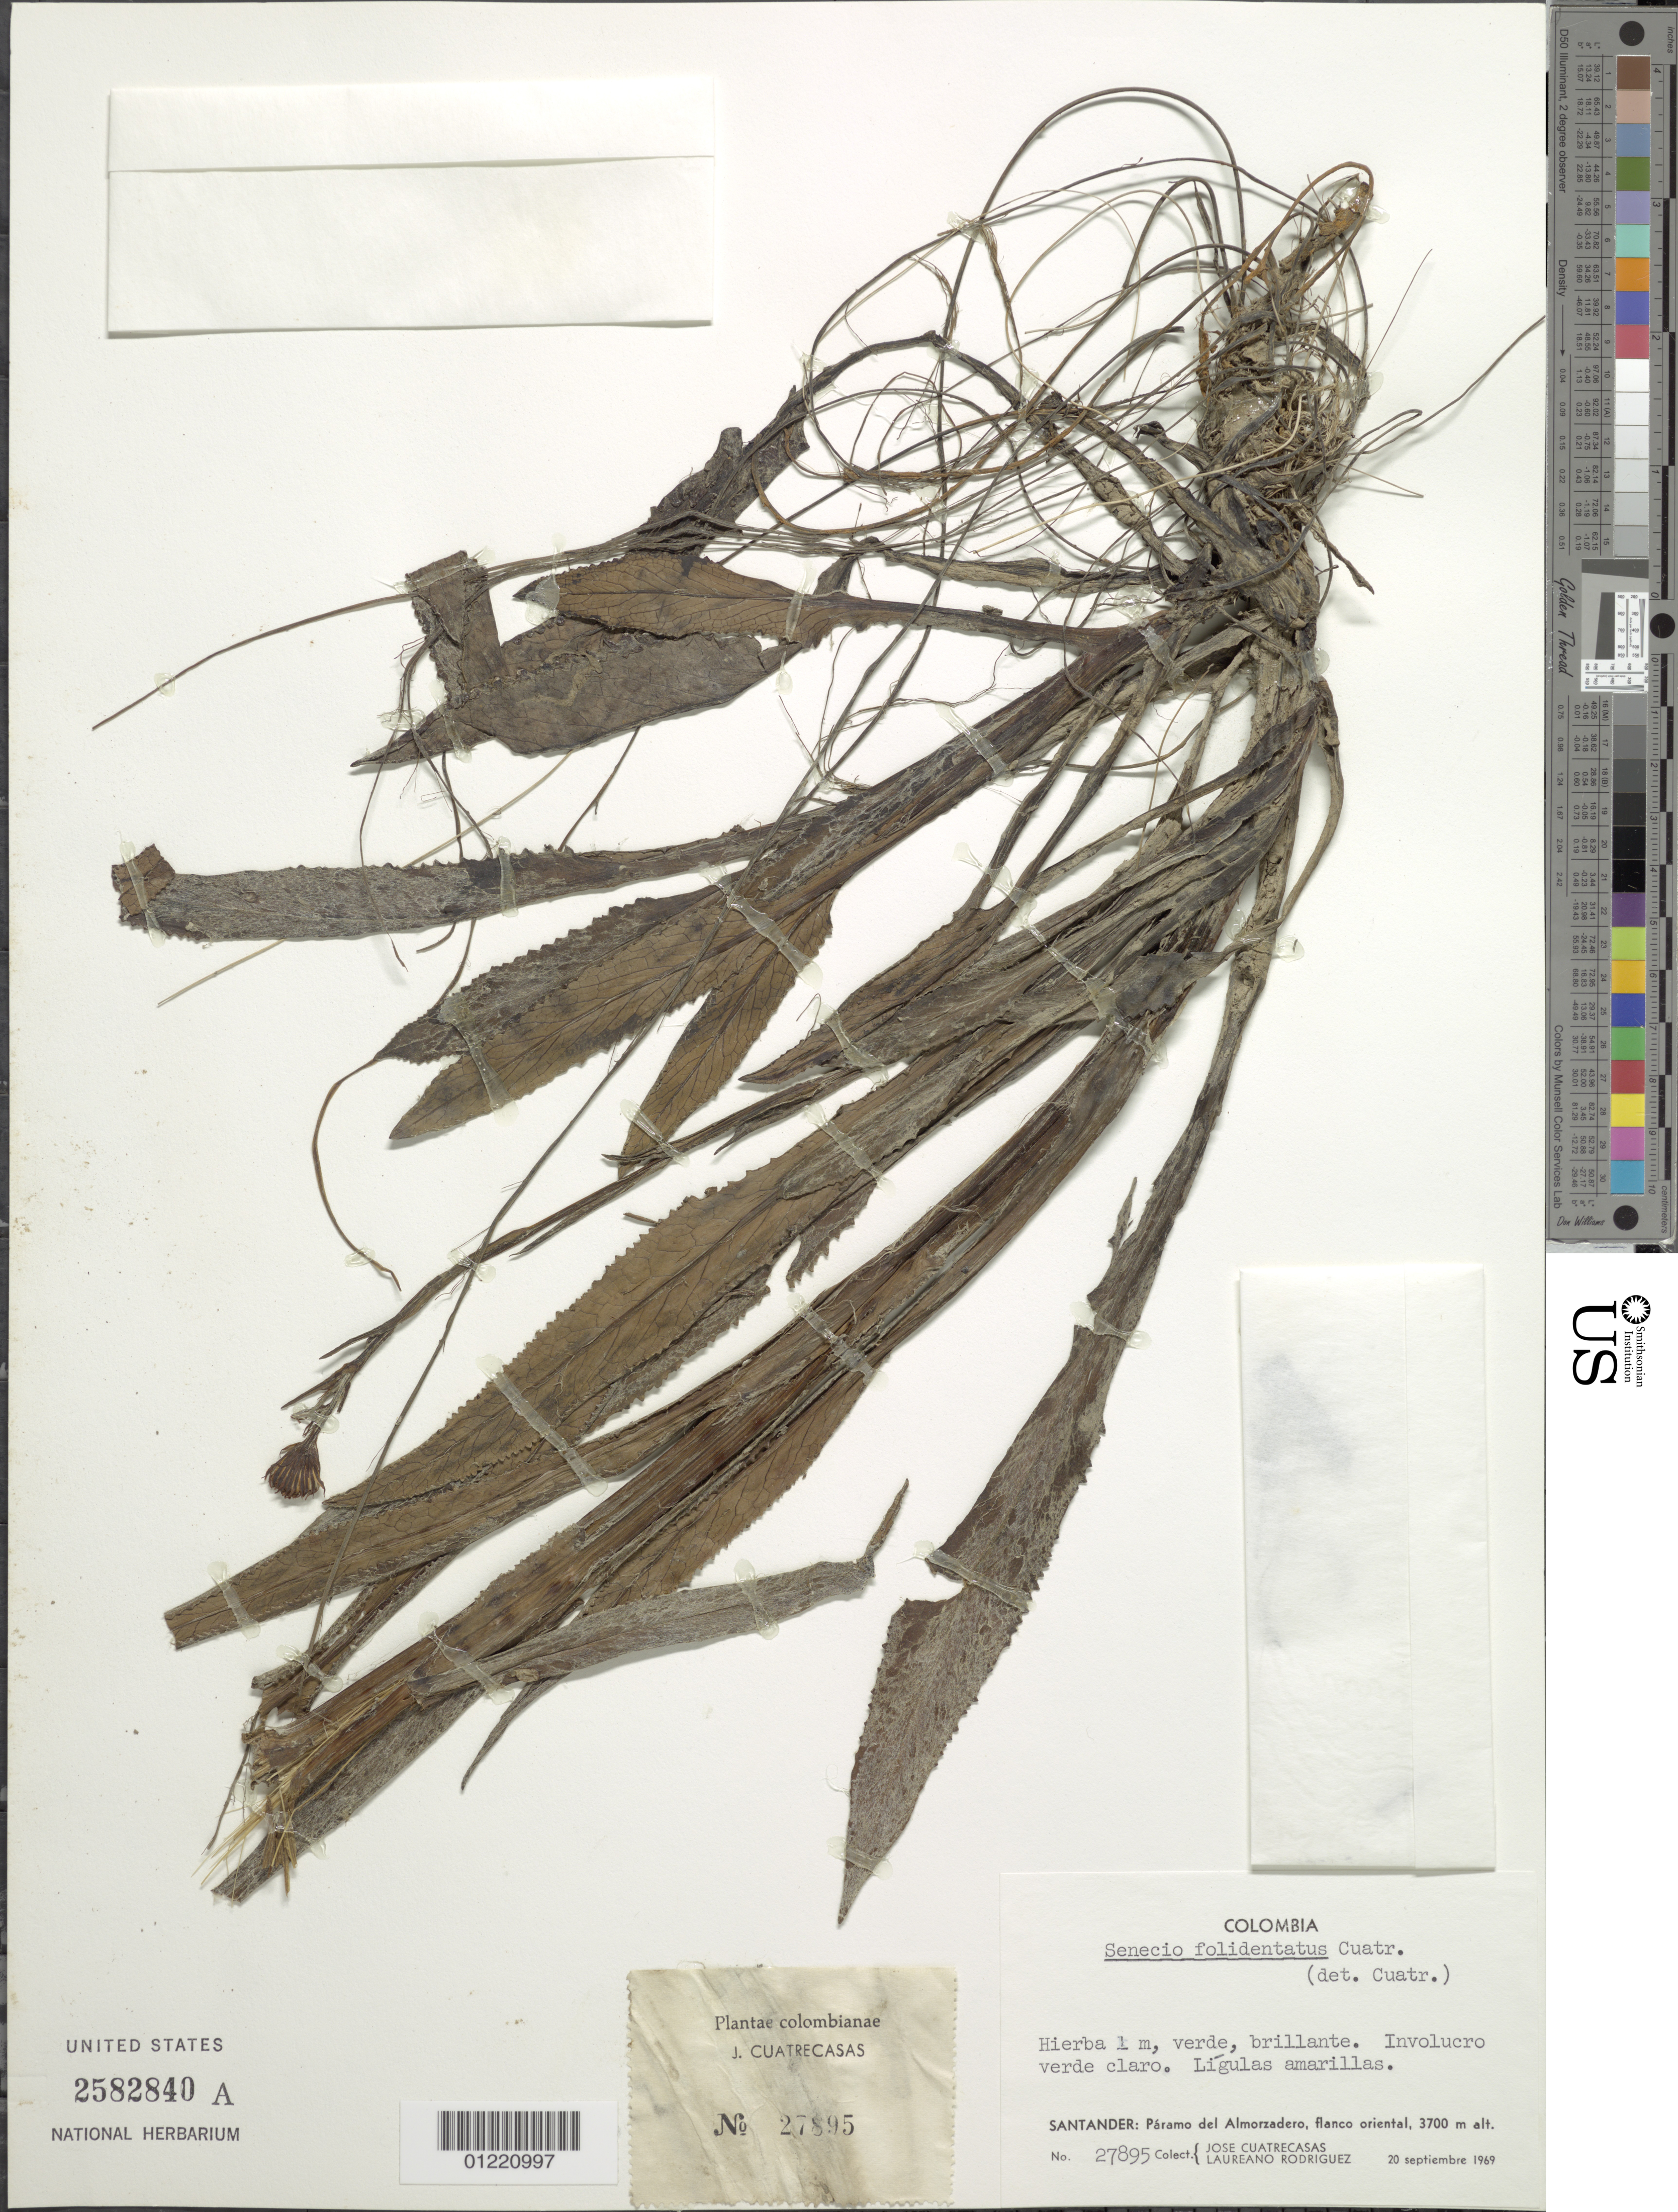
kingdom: Plantae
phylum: Tracheophyta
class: Magnoliopsida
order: Asterales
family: Asteraceae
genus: Senecio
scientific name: Senecio folidentatus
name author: Cuatrec.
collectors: J. Cuatrecasas & L. Rodriguez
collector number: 27895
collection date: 1969-09-20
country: Colombia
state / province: Santander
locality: Paramo del Almorzadero, flanco oriental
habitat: paramo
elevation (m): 3700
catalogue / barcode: US 2582849A